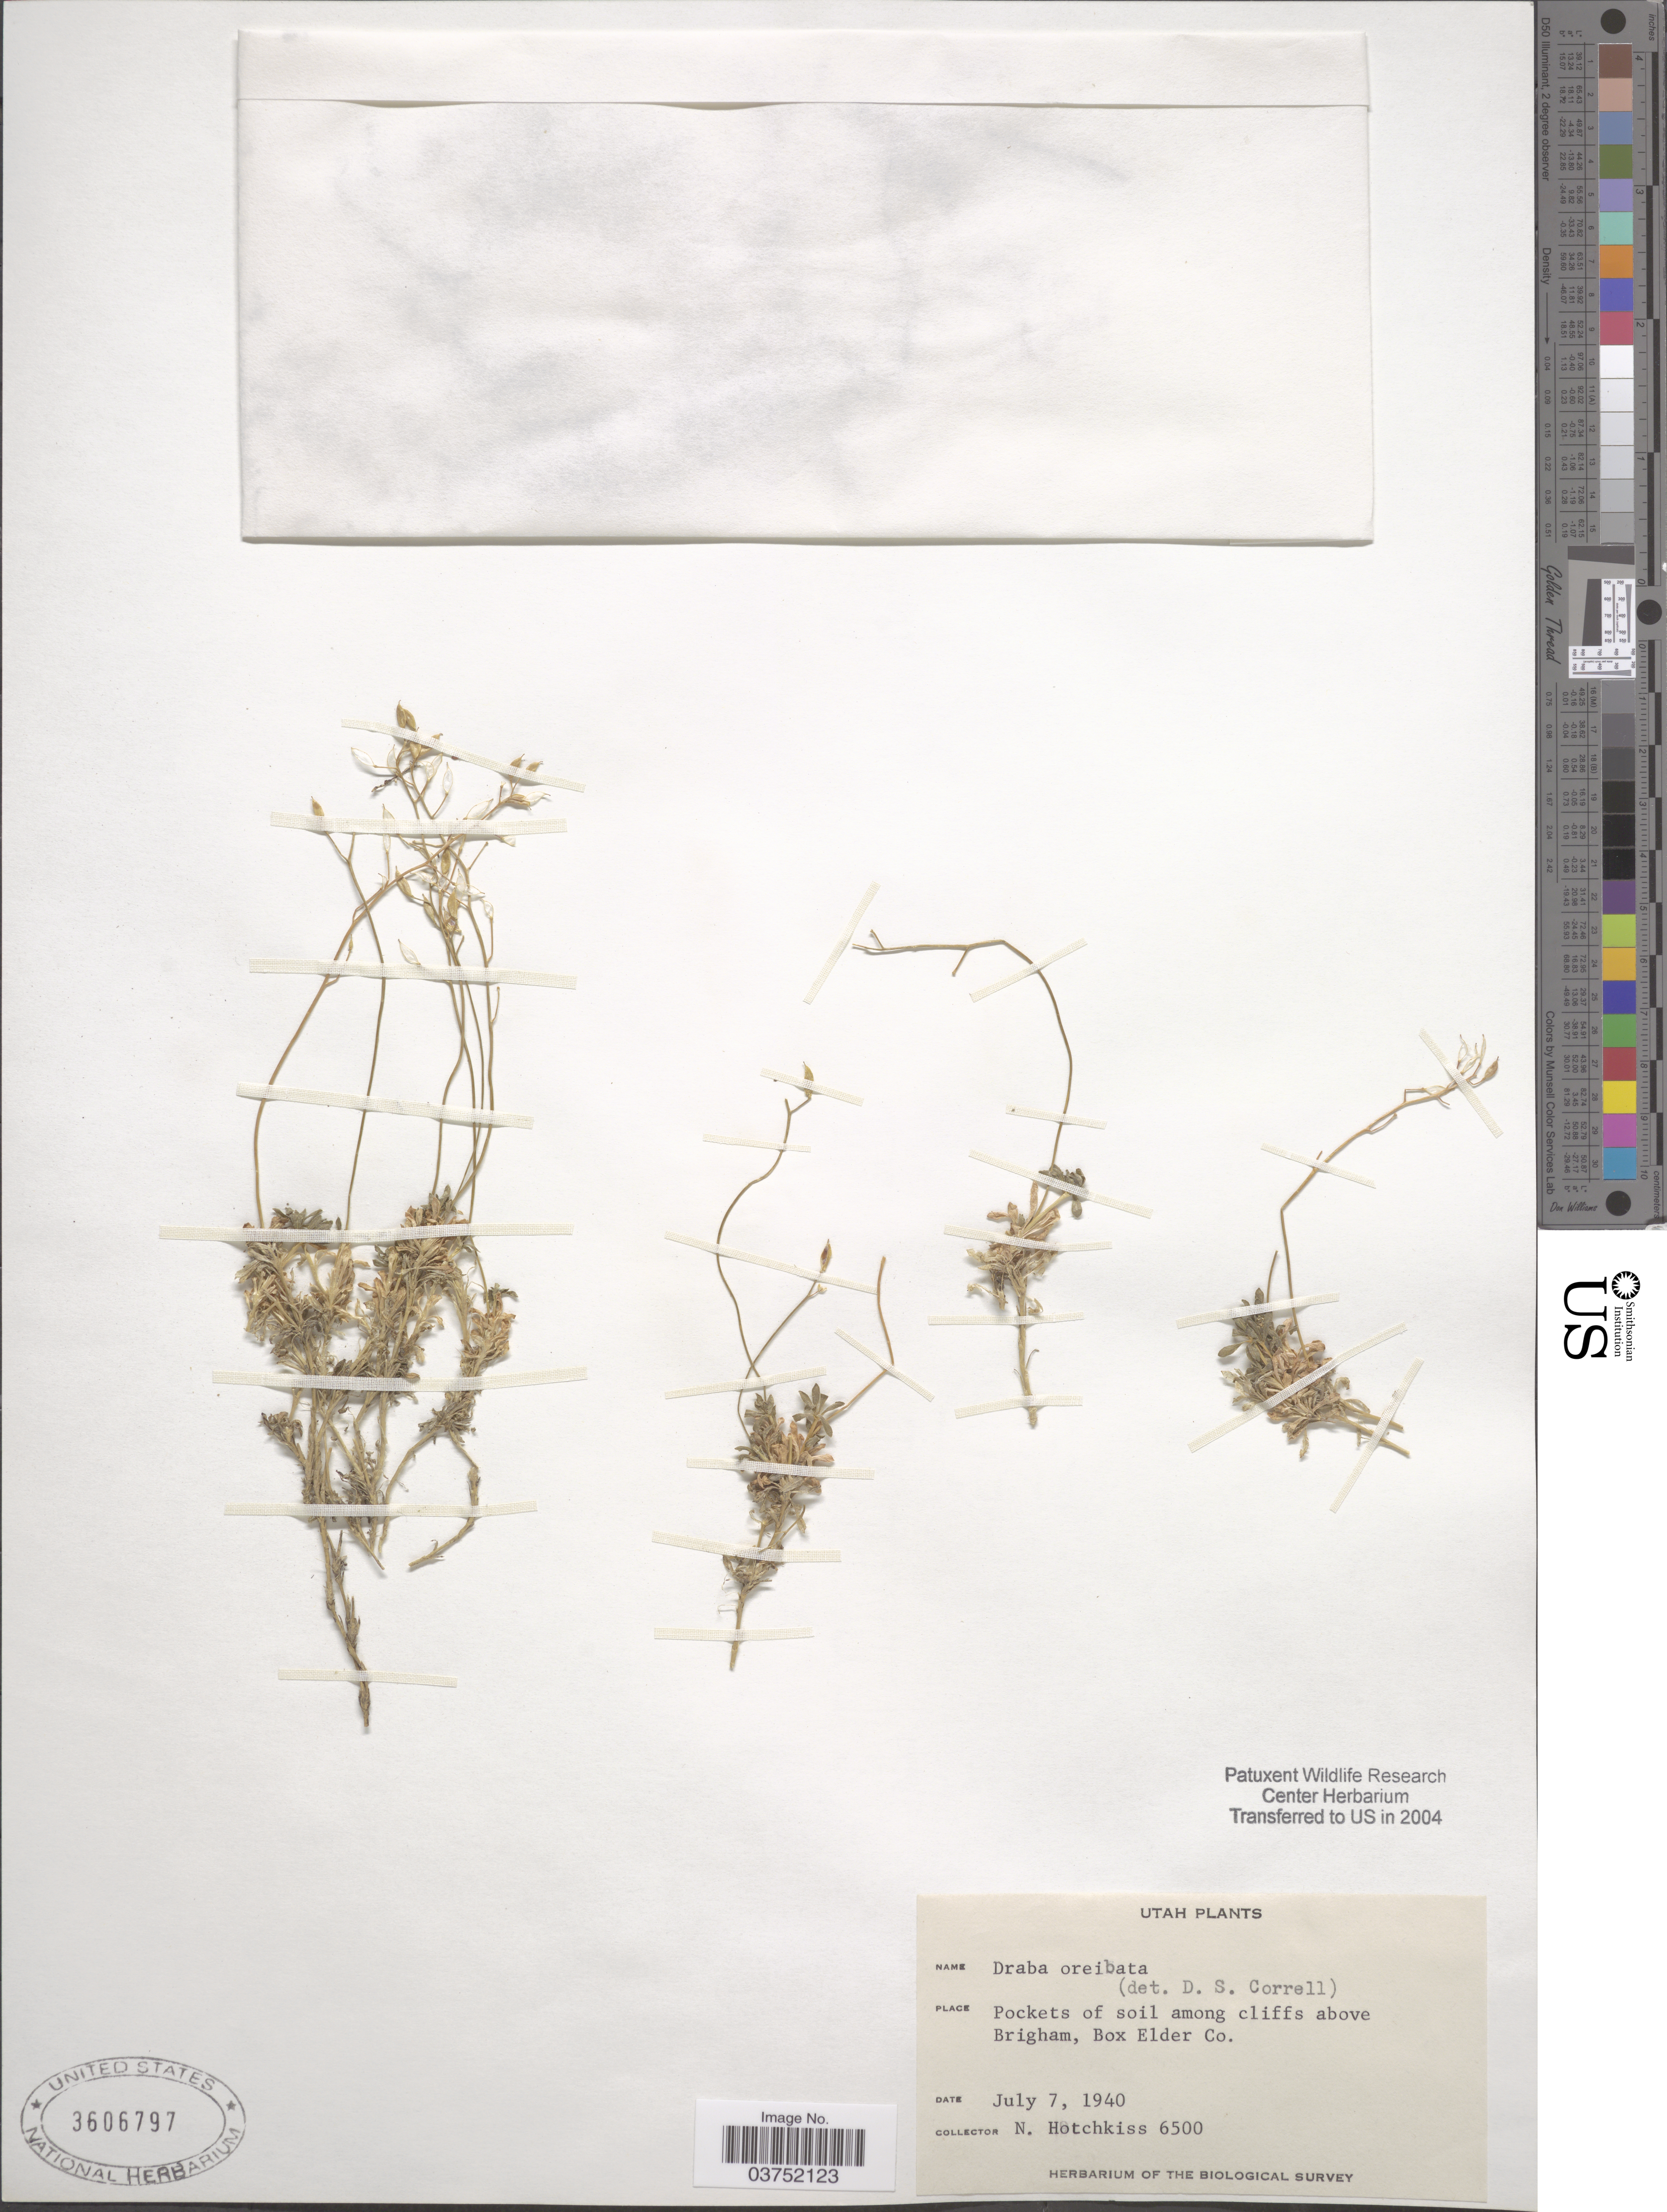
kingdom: Plantae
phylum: Tracheophyta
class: Magnoliopsida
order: Brassicales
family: Brassicaceae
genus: Draba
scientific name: Draba oreibata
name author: J.F. Macbr. & Payson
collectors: N. Hotchkiss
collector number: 6500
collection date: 1940-07-07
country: United States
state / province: Utah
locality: Pockets of soil among cliffs above Bringham, Box Elder Co.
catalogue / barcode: US 3606797